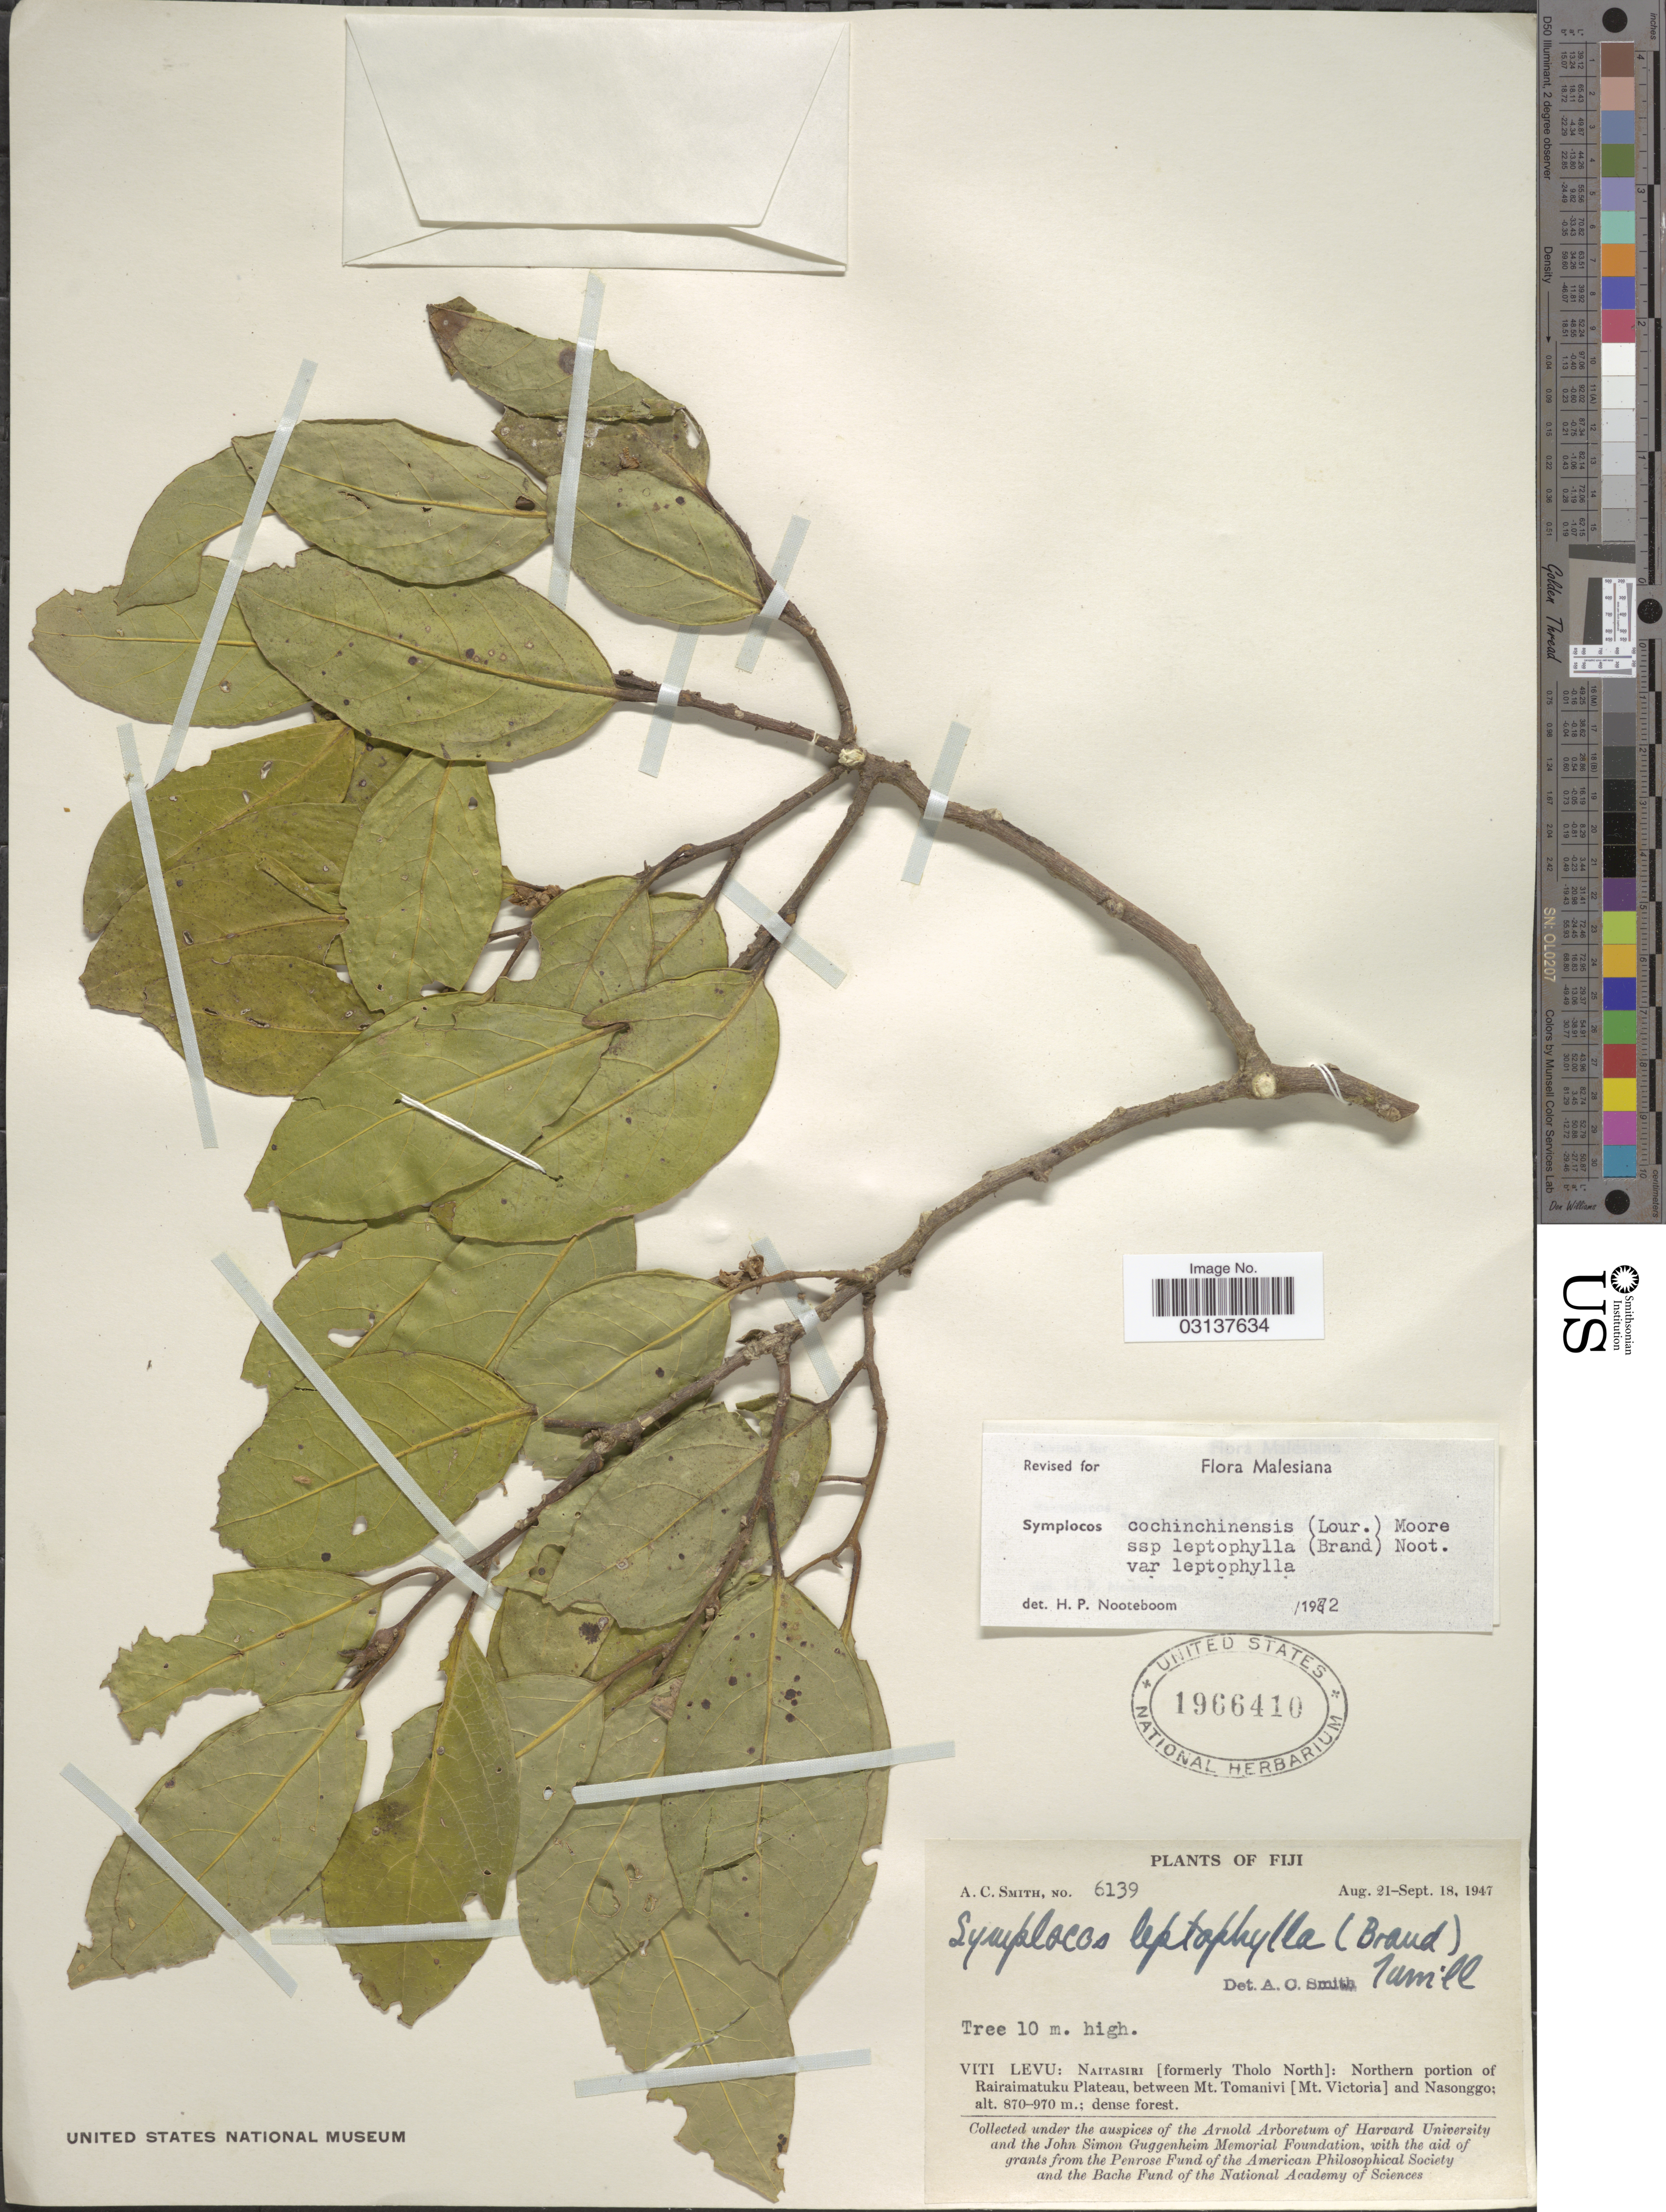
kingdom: Plantae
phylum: Tracheophyta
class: Magnoliopsida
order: Ericales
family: Symplocaceae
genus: Symplocos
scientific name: Symplocos cochinchinensis var. leptophylla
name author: (Brand) Noot.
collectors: A. C. Smith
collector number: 6139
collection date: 1947-08-21/1947-09-18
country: Fiji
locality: Viti Levu: Naitasiri [formerly Tholo North]: Northern portion of Rairaimatuku Plateau, between Mt. Tomanivi [Mt. Victoria] and Nasonggo.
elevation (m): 870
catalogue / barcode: US 1966410